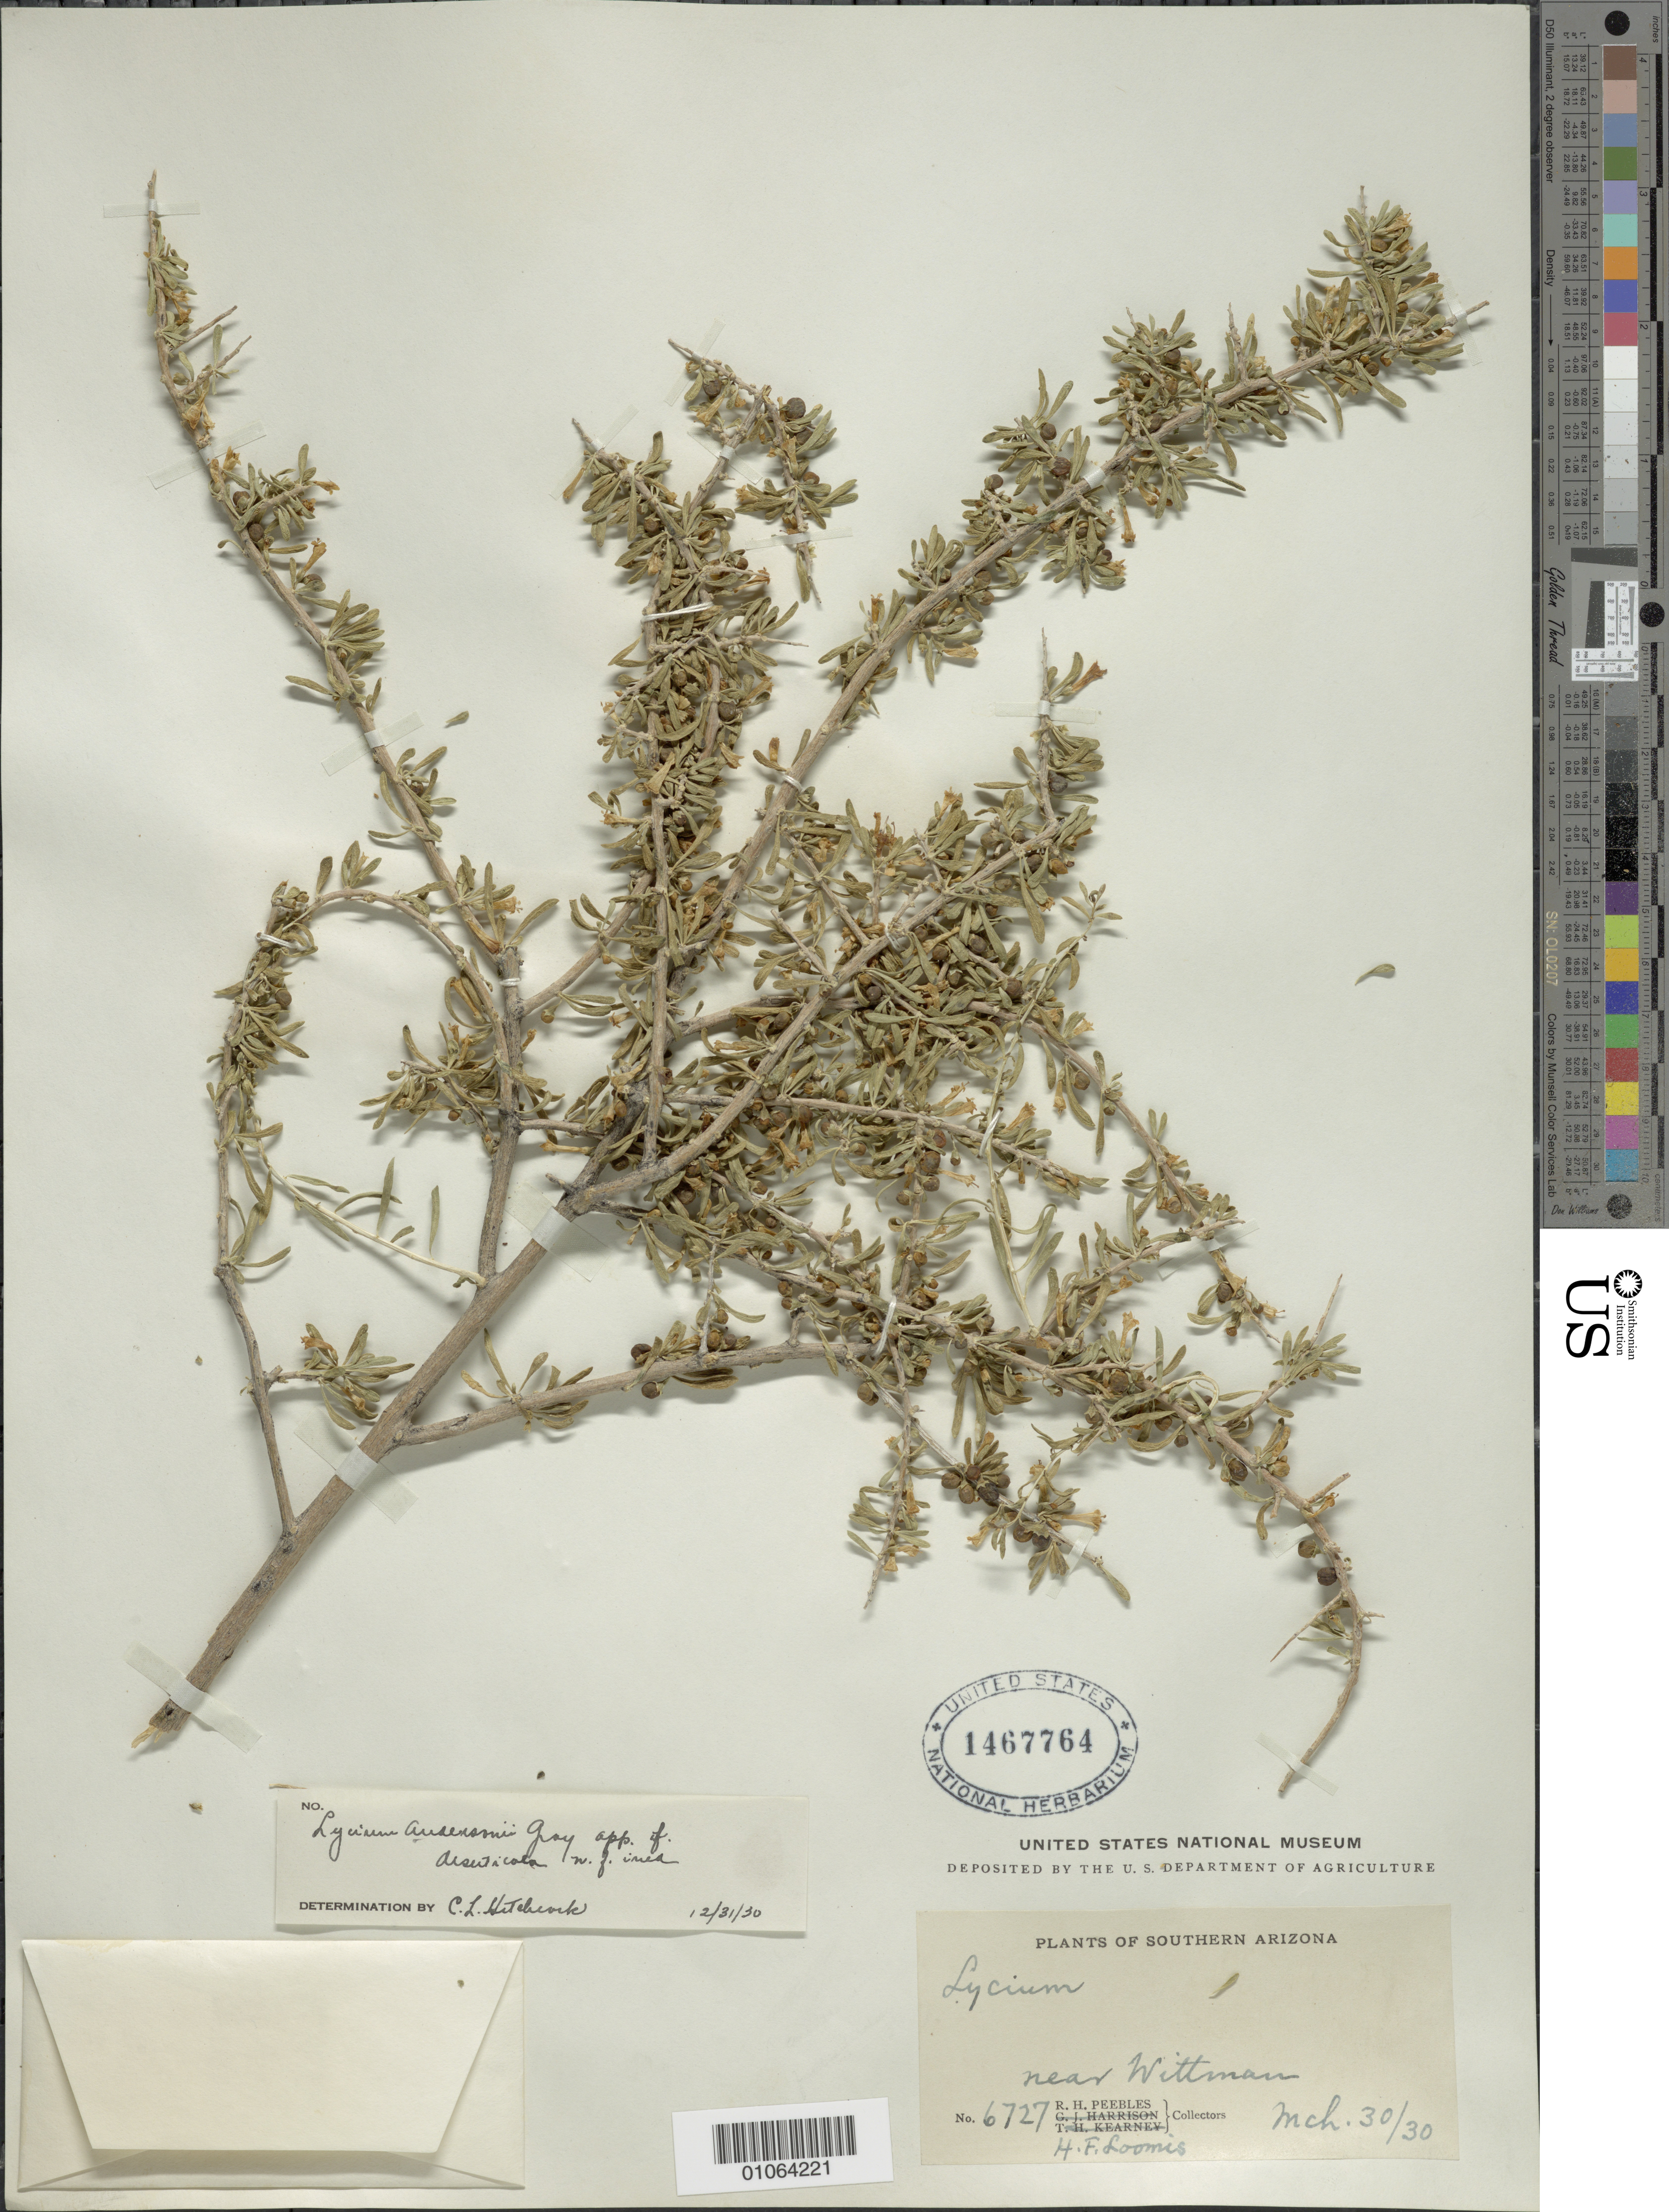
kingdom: Plantae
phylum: Tracheophyta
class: Magnoliopsida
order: Solanales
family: Solanaceae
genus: Lycium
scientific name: Lycium andersonii f. deserticola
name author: C.L. Hitchc.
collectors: R. H. Peebles & H. F. Loomis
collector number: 6727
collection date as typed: Transcribed d/m/y: 30/3/30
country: United States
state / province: Arizona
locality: Southern Arizona. Near Wittman.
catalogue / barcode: US 1467764